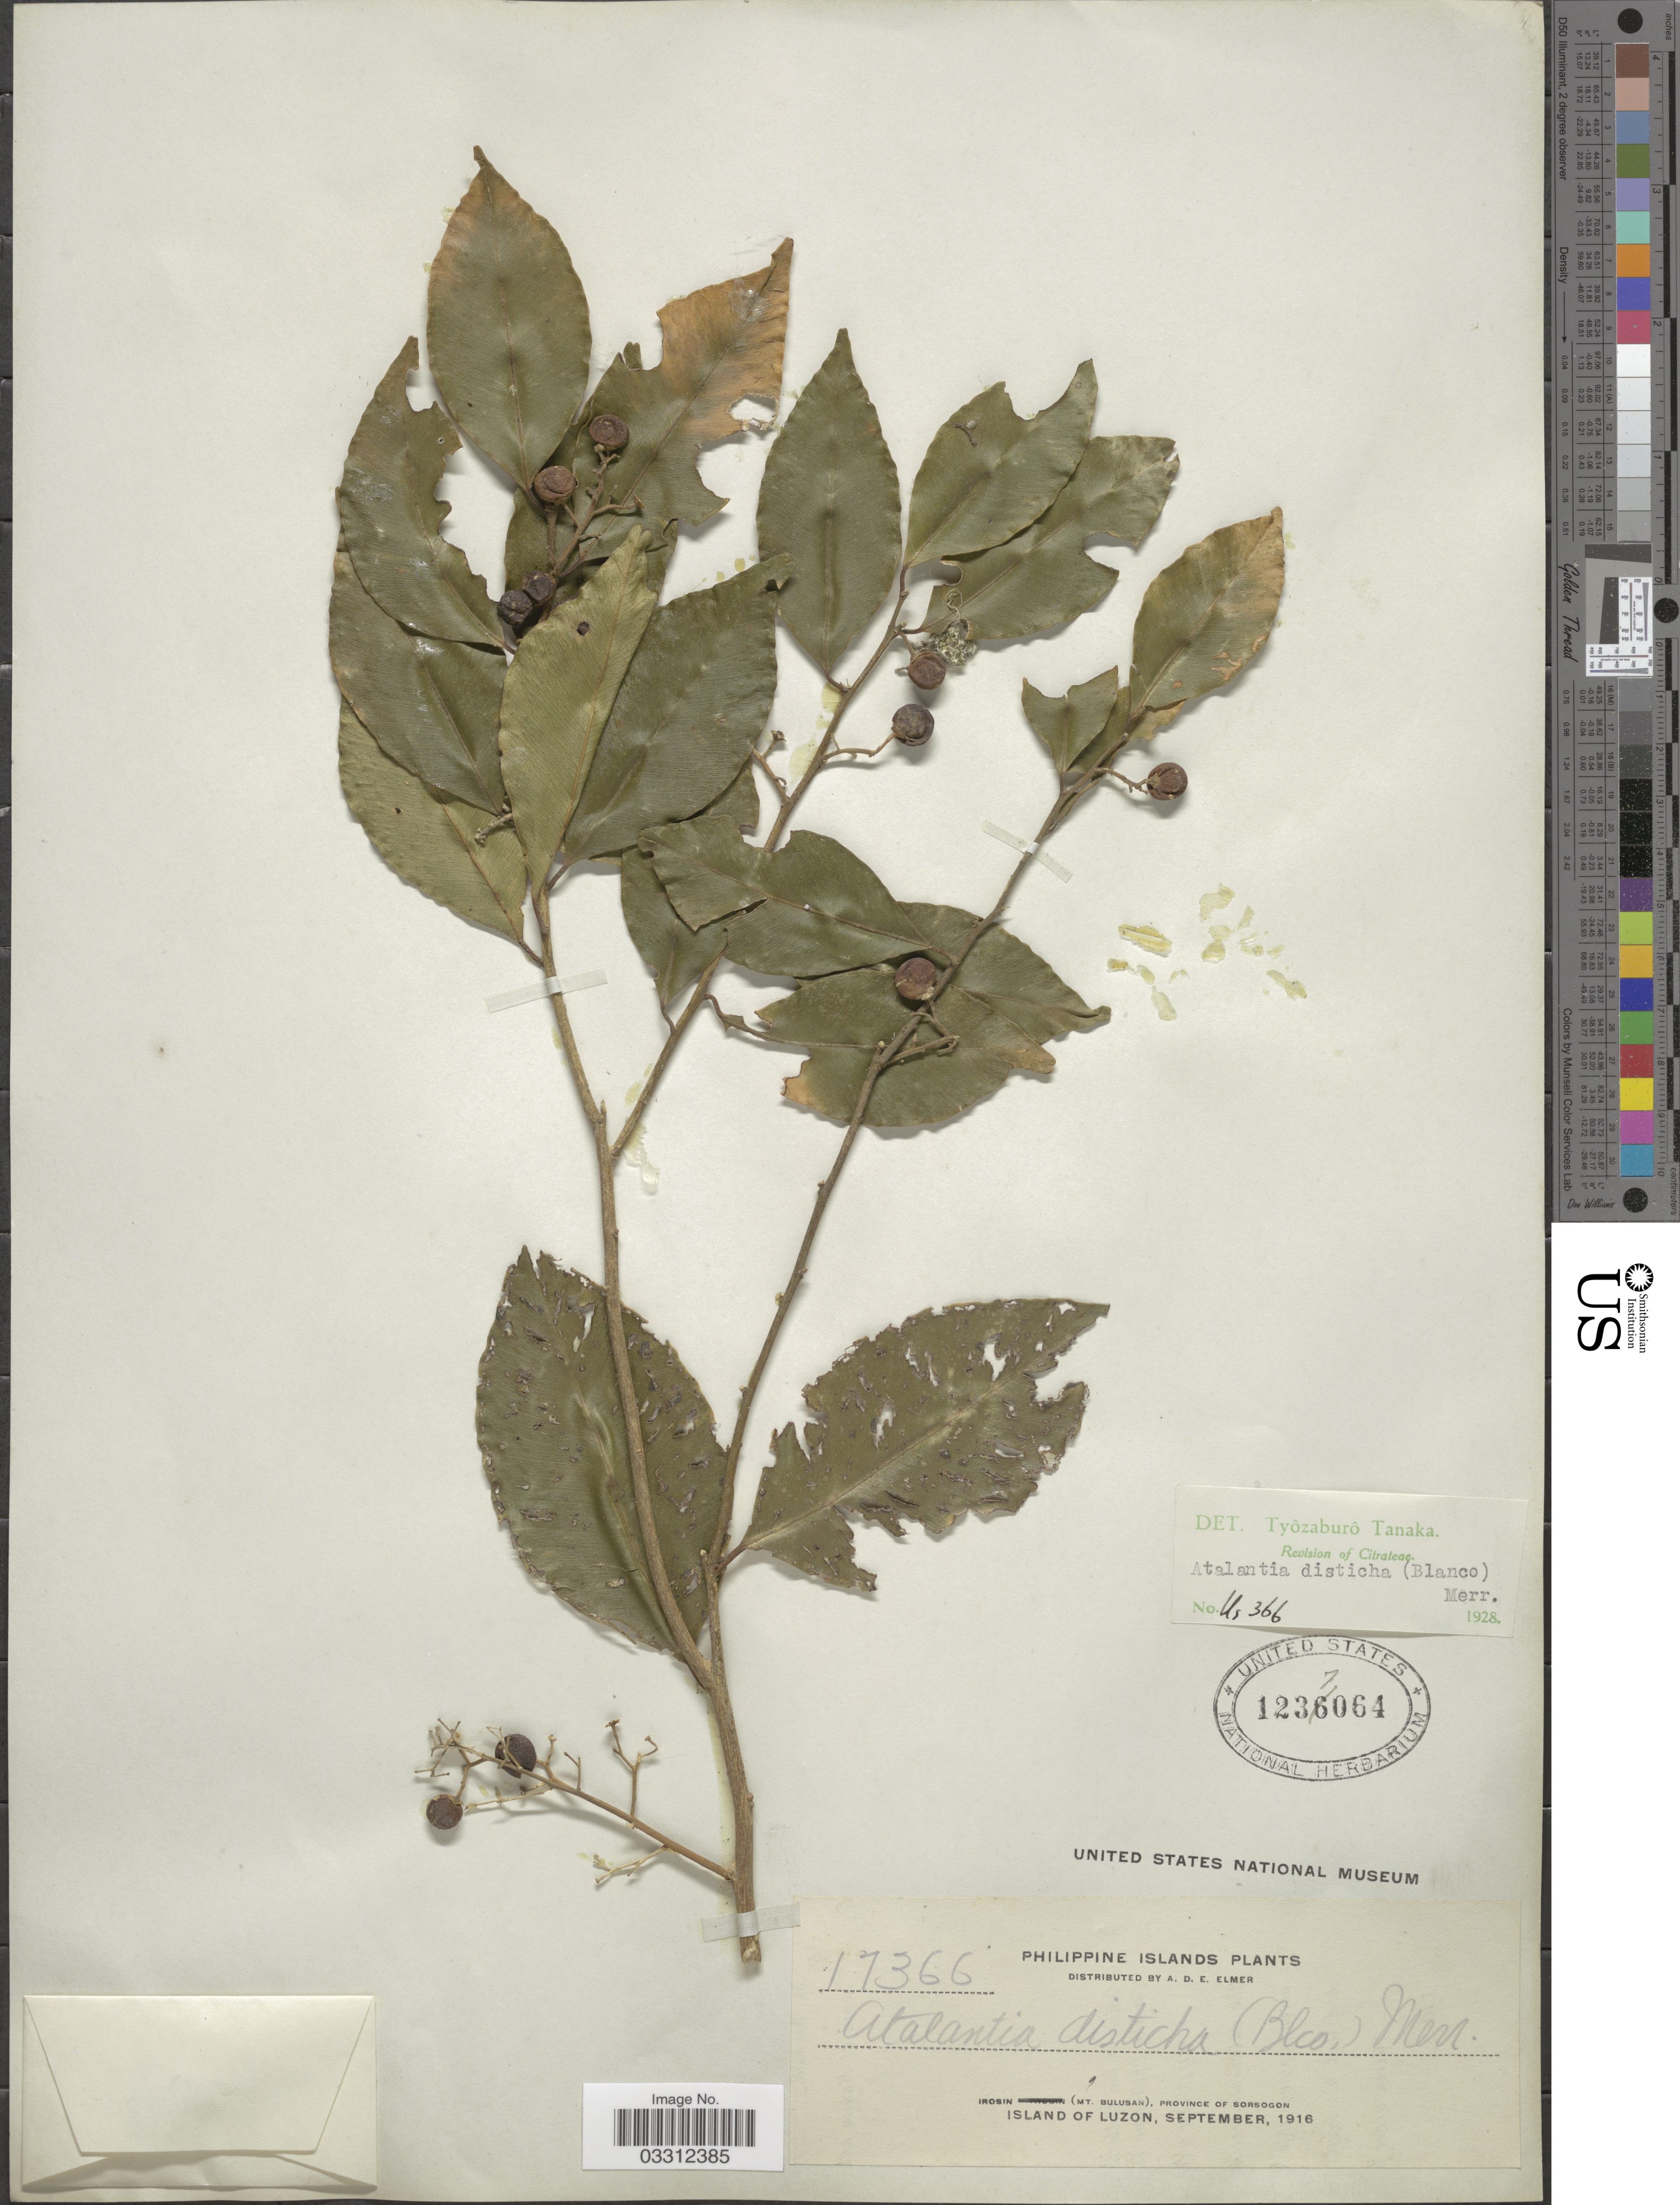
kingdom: Plantae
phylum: Tracheophyta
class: Magnoliopsida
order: Sapindales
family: Rutaceae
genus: Atalantia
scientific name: Atalantia racemosa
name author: Wight ex Hook.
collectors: A. D. E. Elmer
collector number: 17366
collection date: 1916-09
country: Philippines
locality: Irosin (Mt. Bulusan), Province of Sorsogon. Island of Luzon.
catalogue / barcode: US 1237064